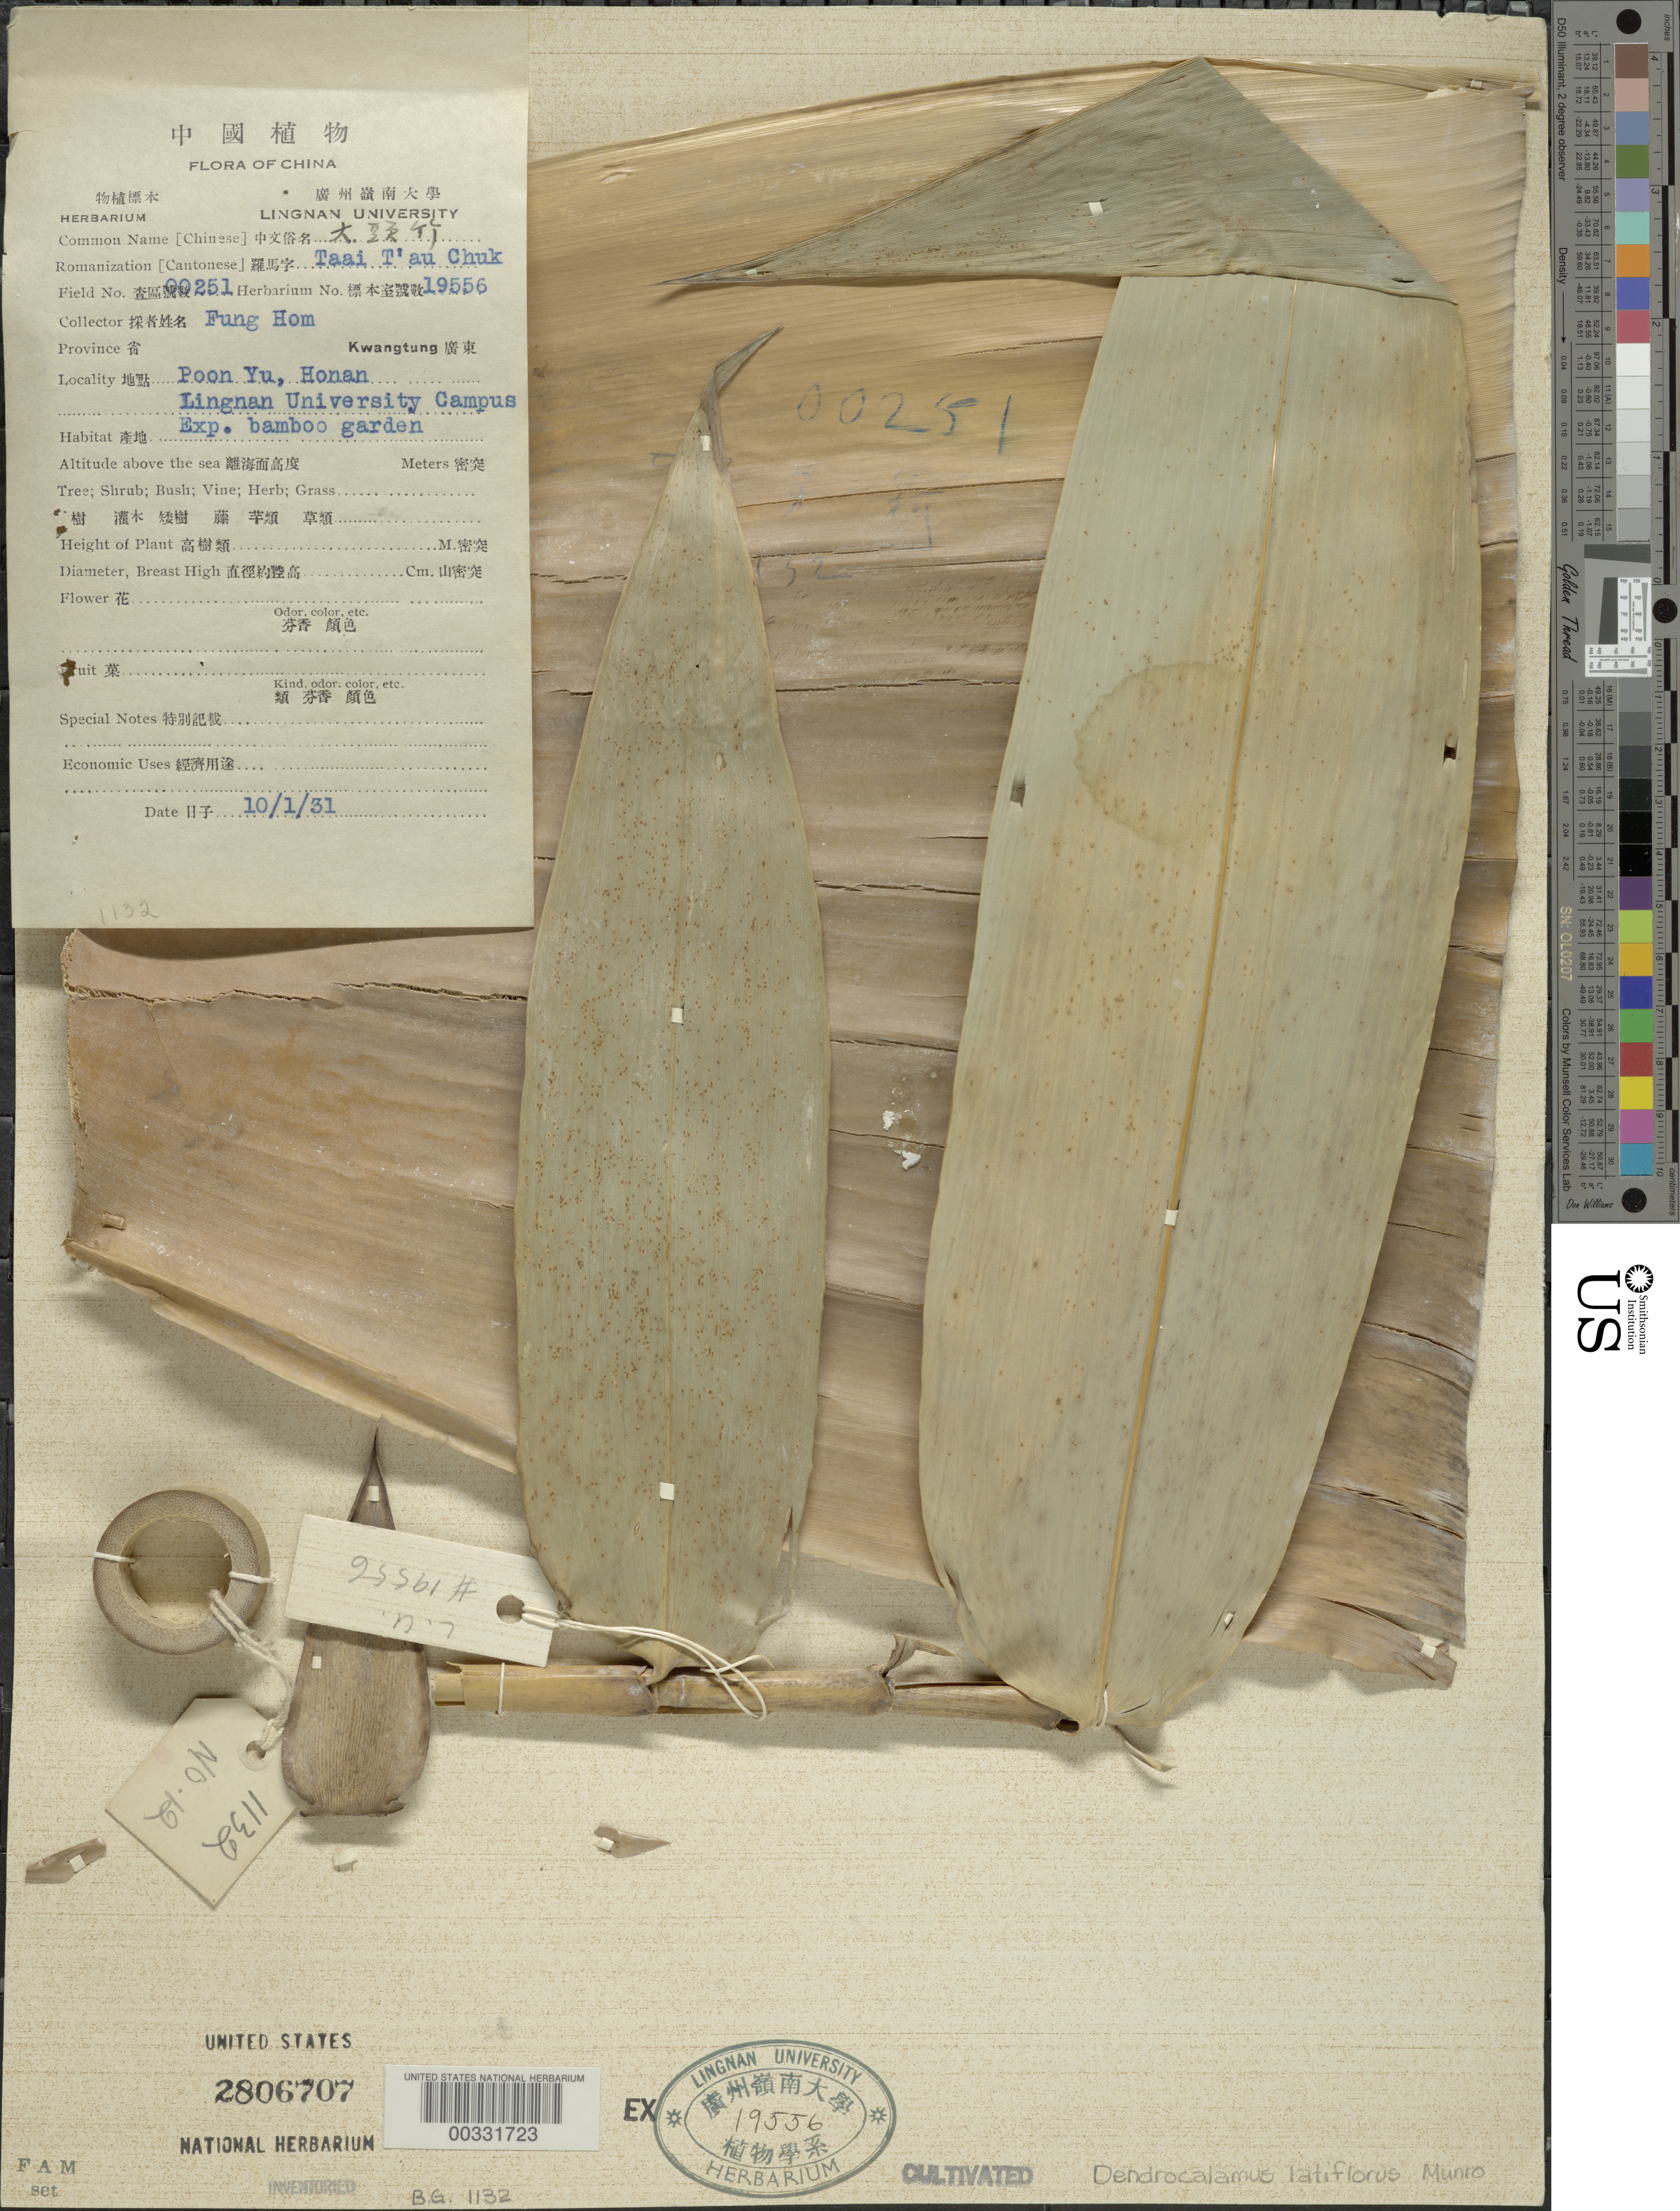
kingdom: Plantae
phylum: Tracheophyta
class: Liliopsida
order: Poales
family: Poaceae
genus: Dendrocalamus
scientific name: Dendrocalamus latiflorus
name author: Munro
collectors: H. L. Fung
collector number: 251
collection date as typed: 10 Jan 1931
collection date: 1931-01-10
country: China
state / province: Guangdong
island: Honam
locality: Poon Yu, Honan, Lingnan University Campus Exp. Bamboo Garden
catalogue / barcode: US 2806707